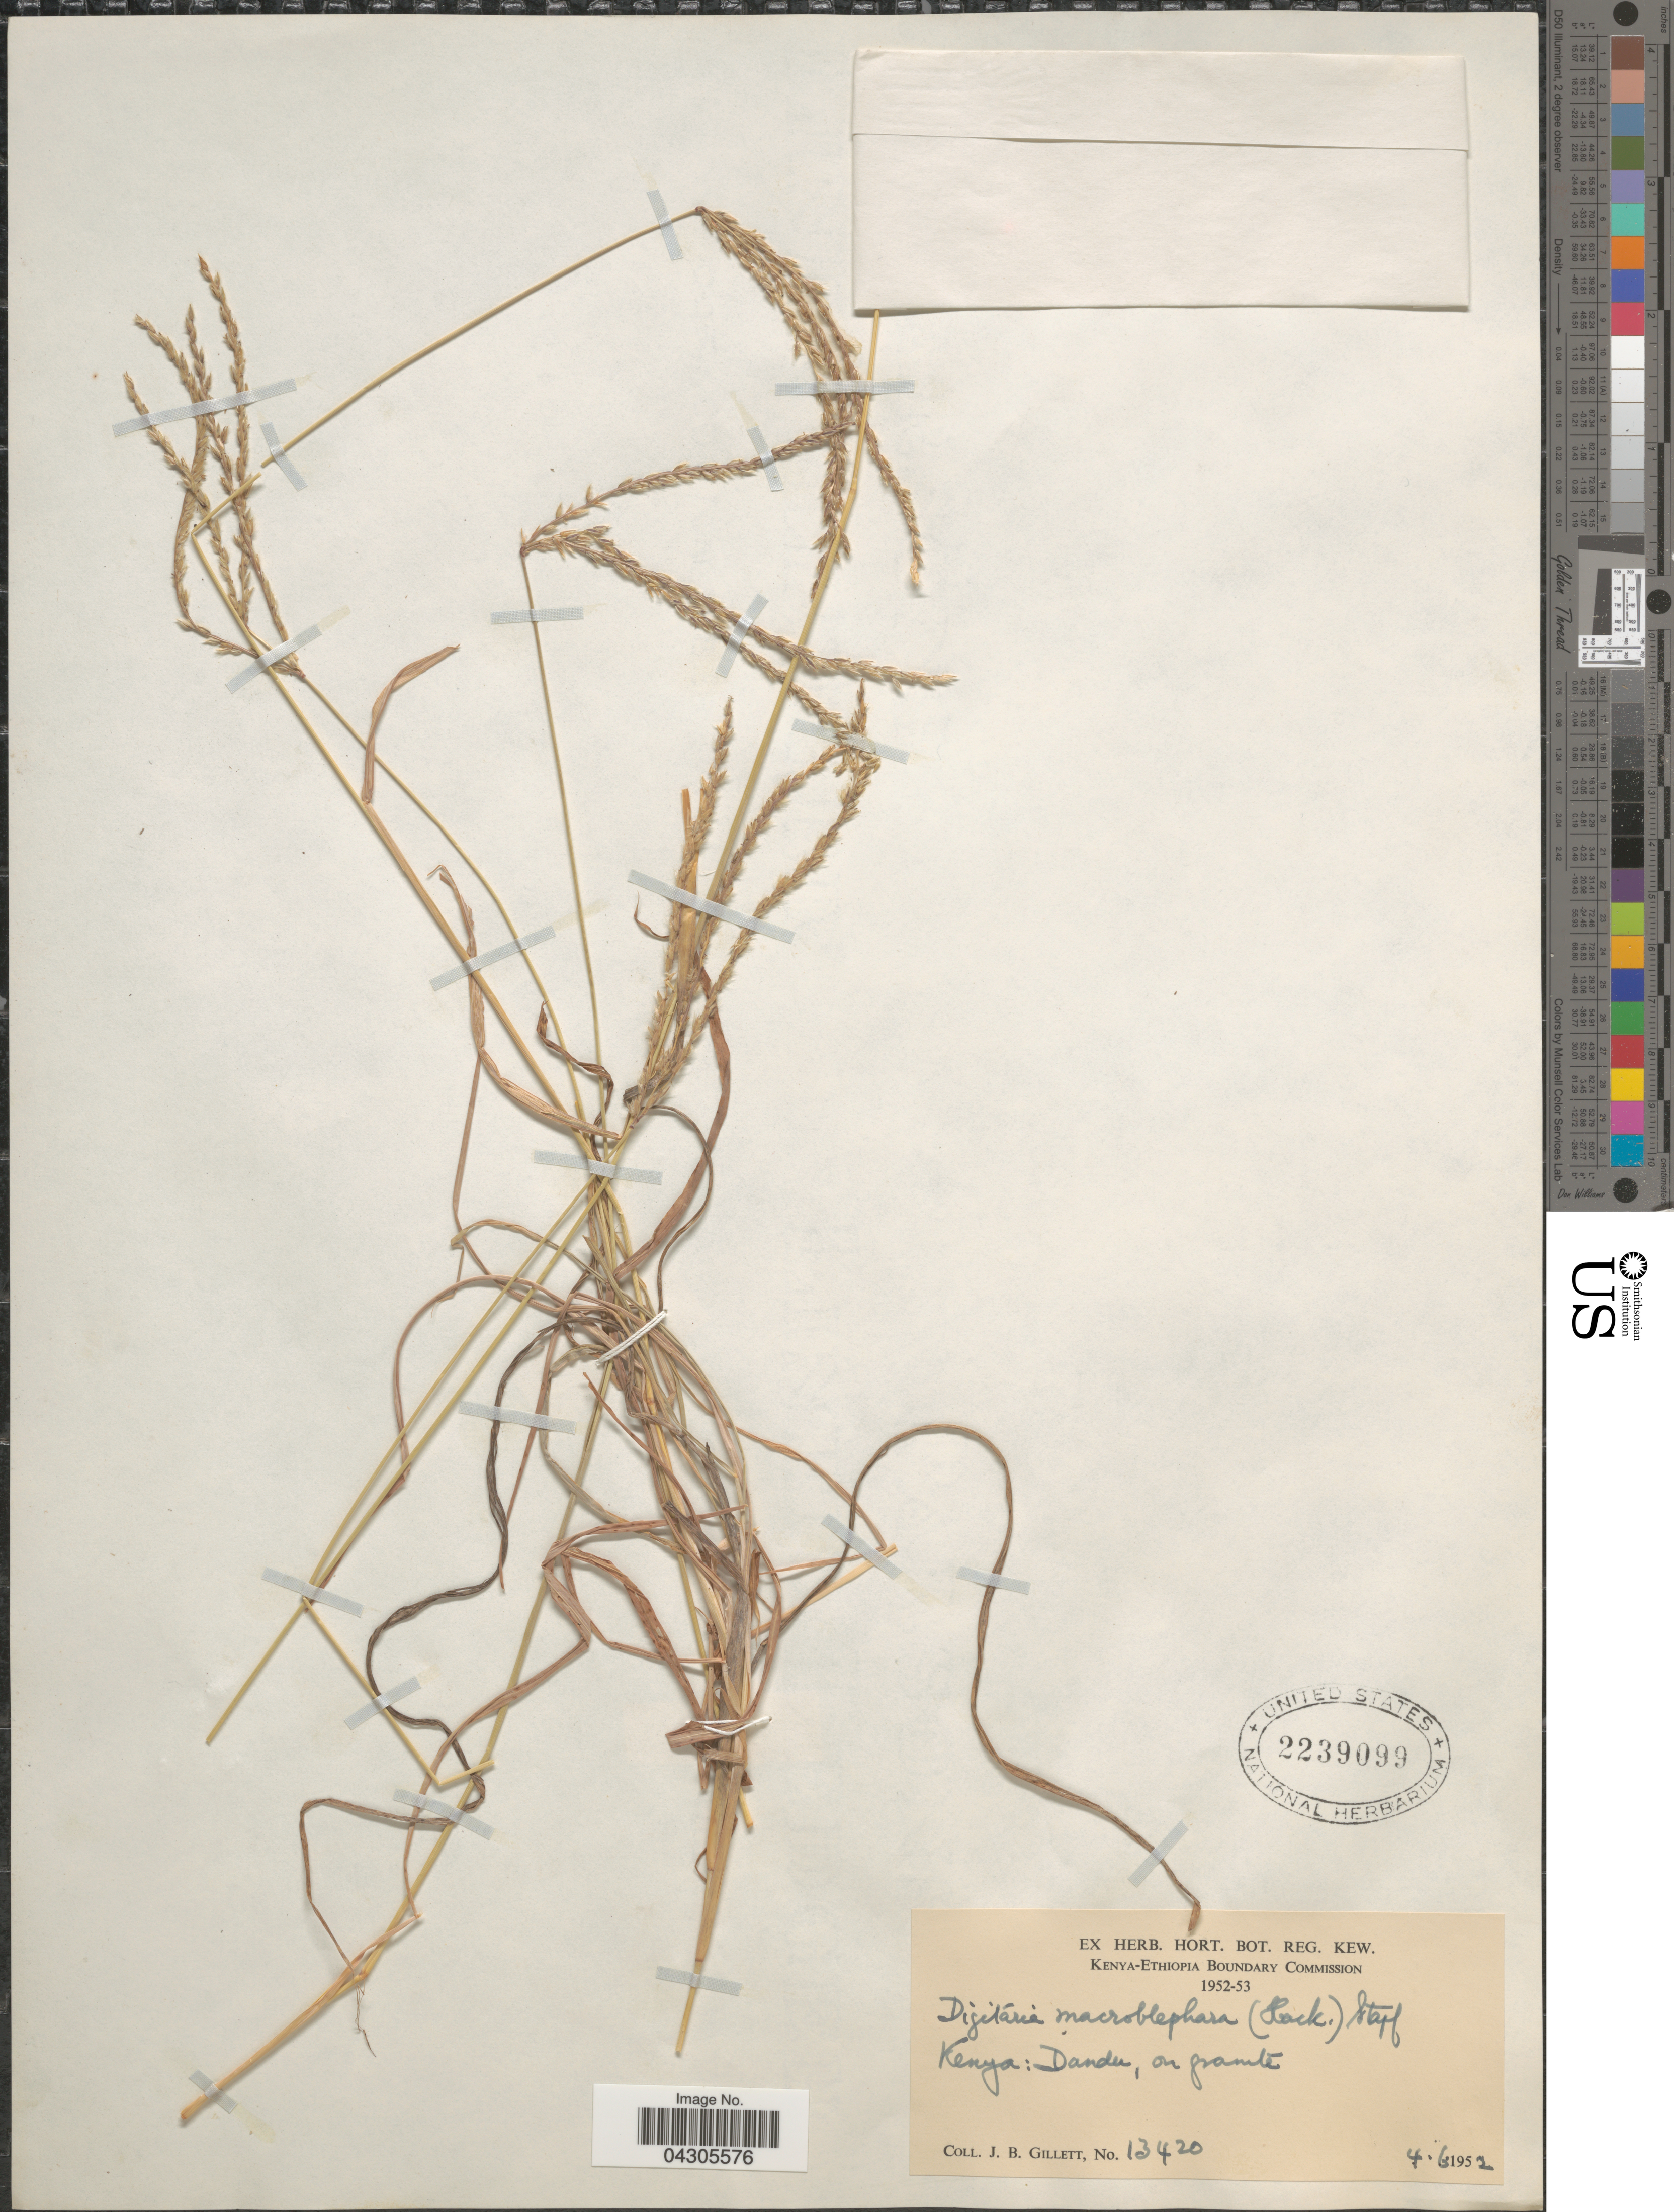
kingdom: Plantae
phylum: Tracheophyta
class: Liliopsida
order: Poales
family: Poaceae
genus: Digitaria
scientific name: Digitaria macroblephara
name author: (Hack.) Stapf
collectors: J. B. Gillett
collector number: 13420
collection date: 1952-06-04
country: Kenya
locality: Dandu.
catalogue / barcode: US 2239099